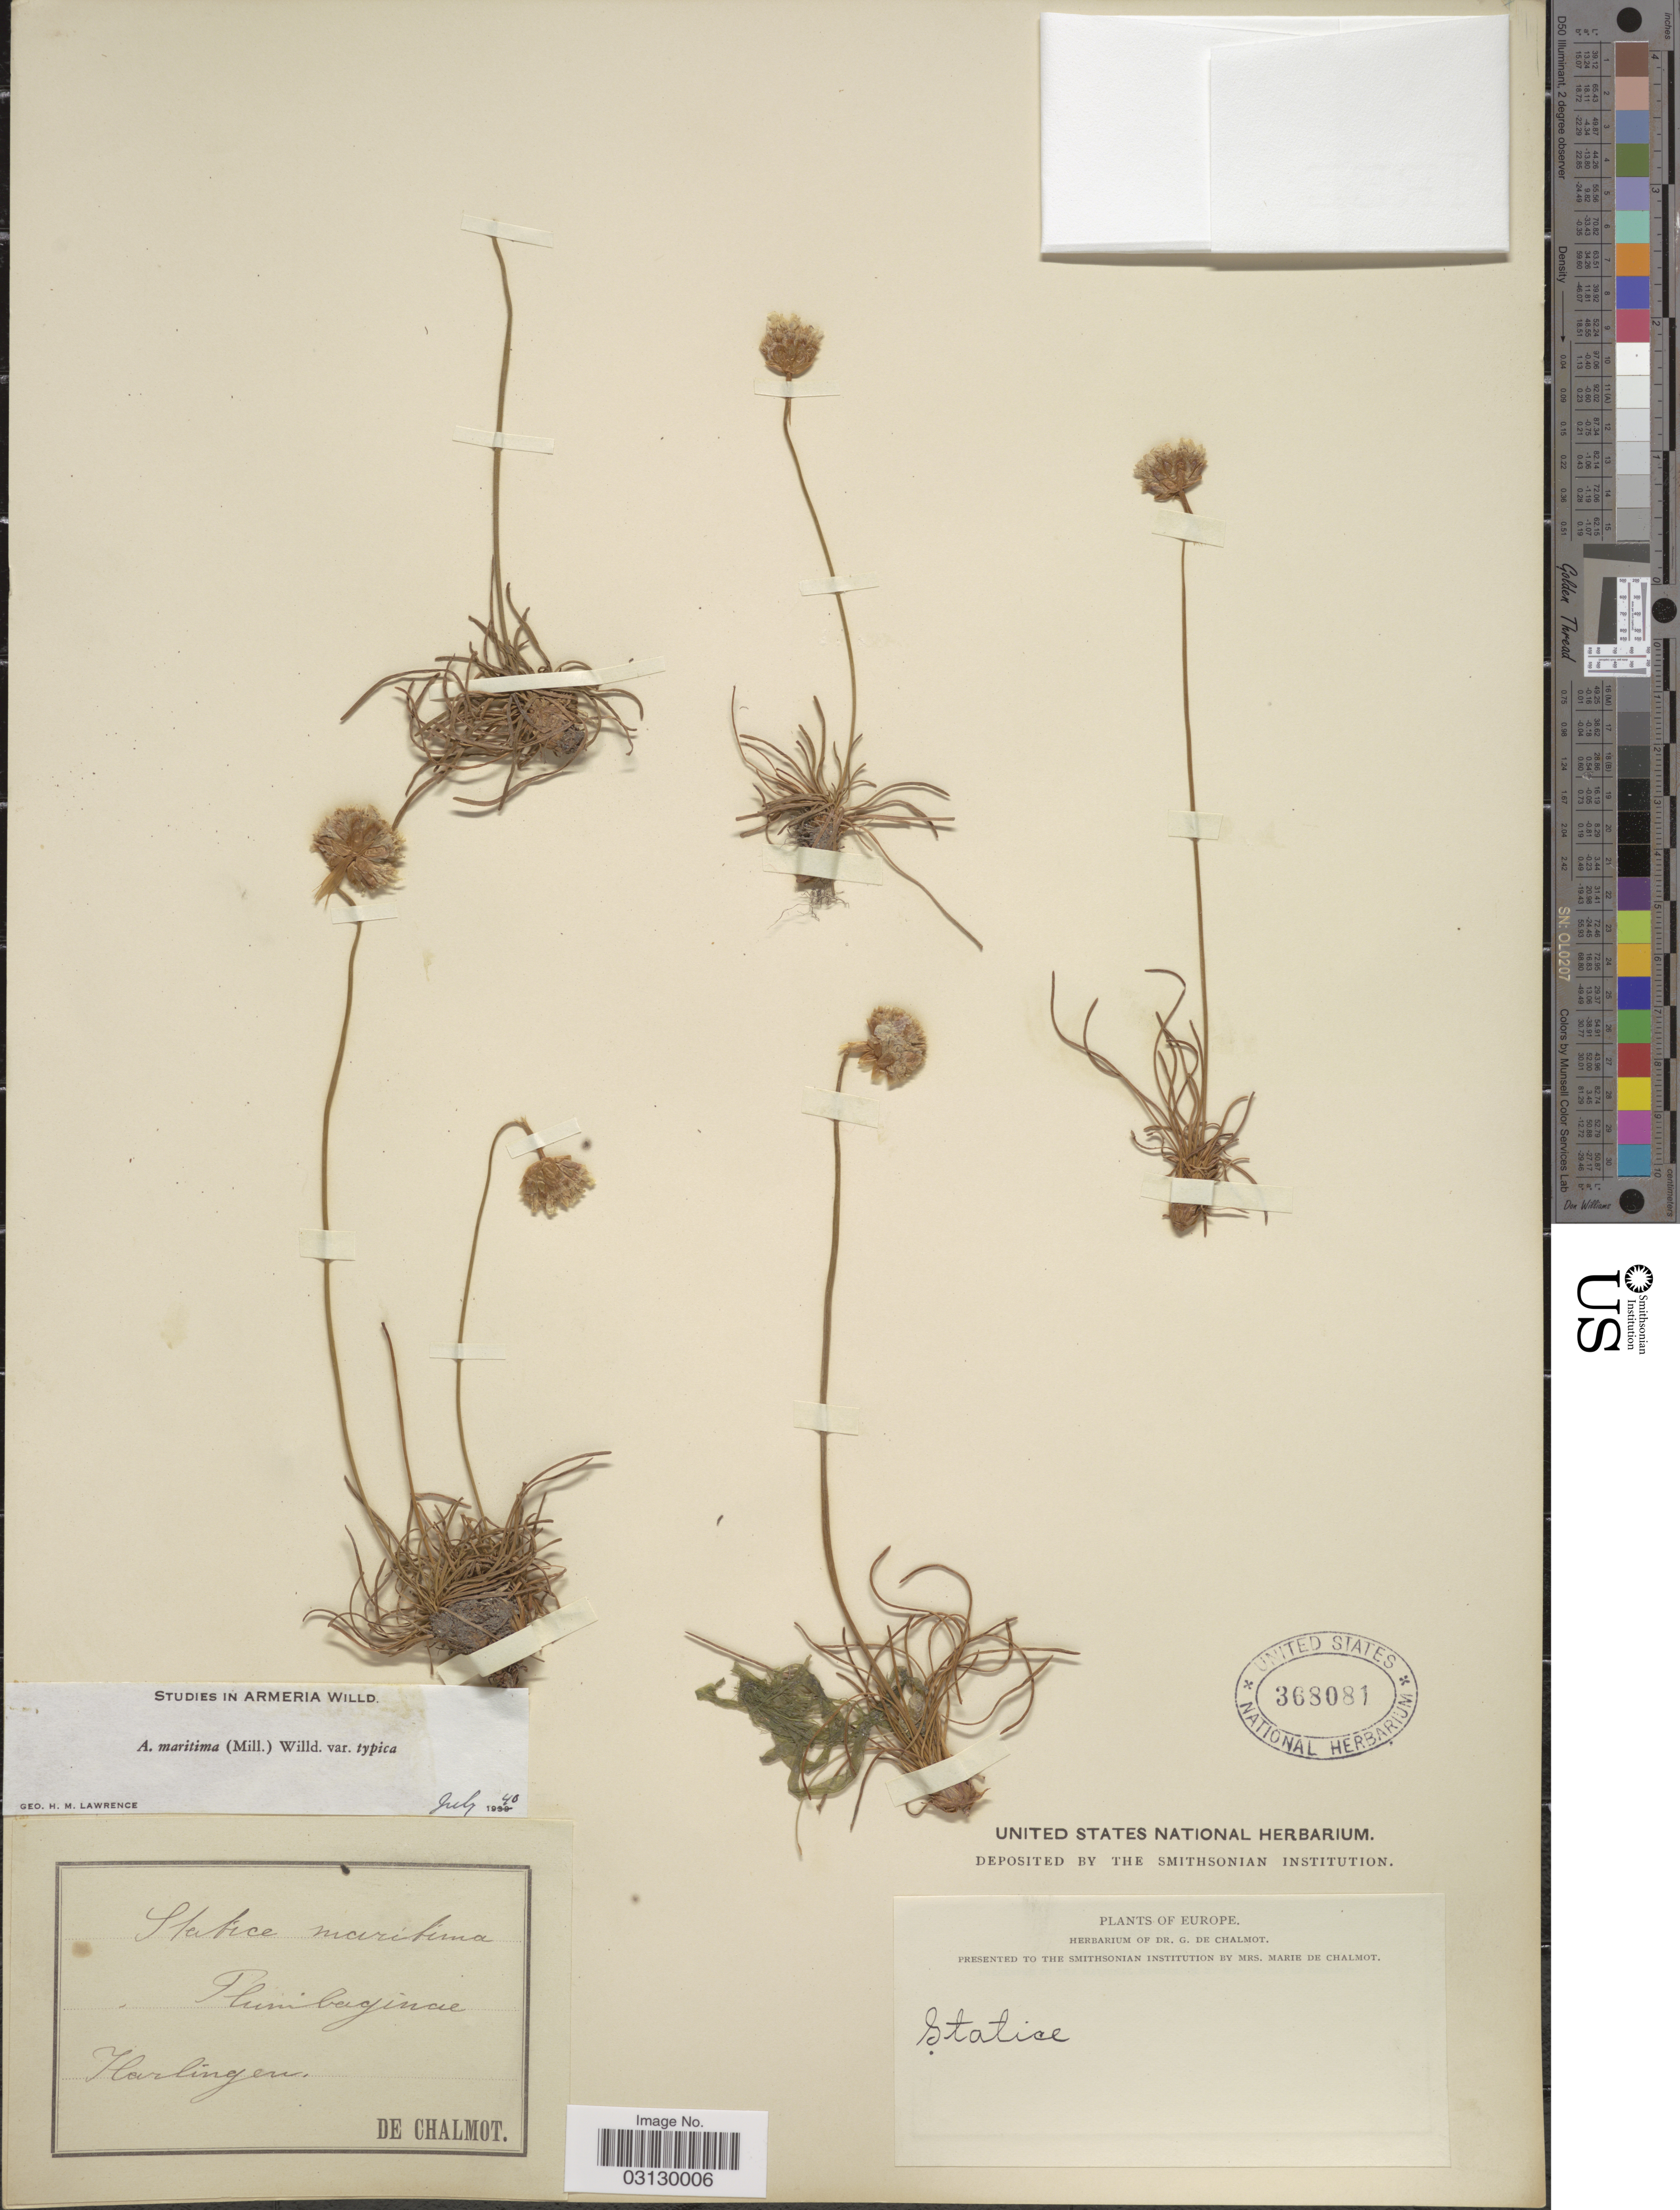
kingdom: Plantae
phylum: Tracheophyta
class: Magnoliopsida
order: Caryophyllales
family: Plumbaginaceae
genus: Armeria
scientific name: Armeria maritima subsp. maritima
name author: (Mill.) Willd.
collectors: G. de Chalmot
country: Netherlands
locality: Harlingen. Europe.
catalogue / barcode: US 368081